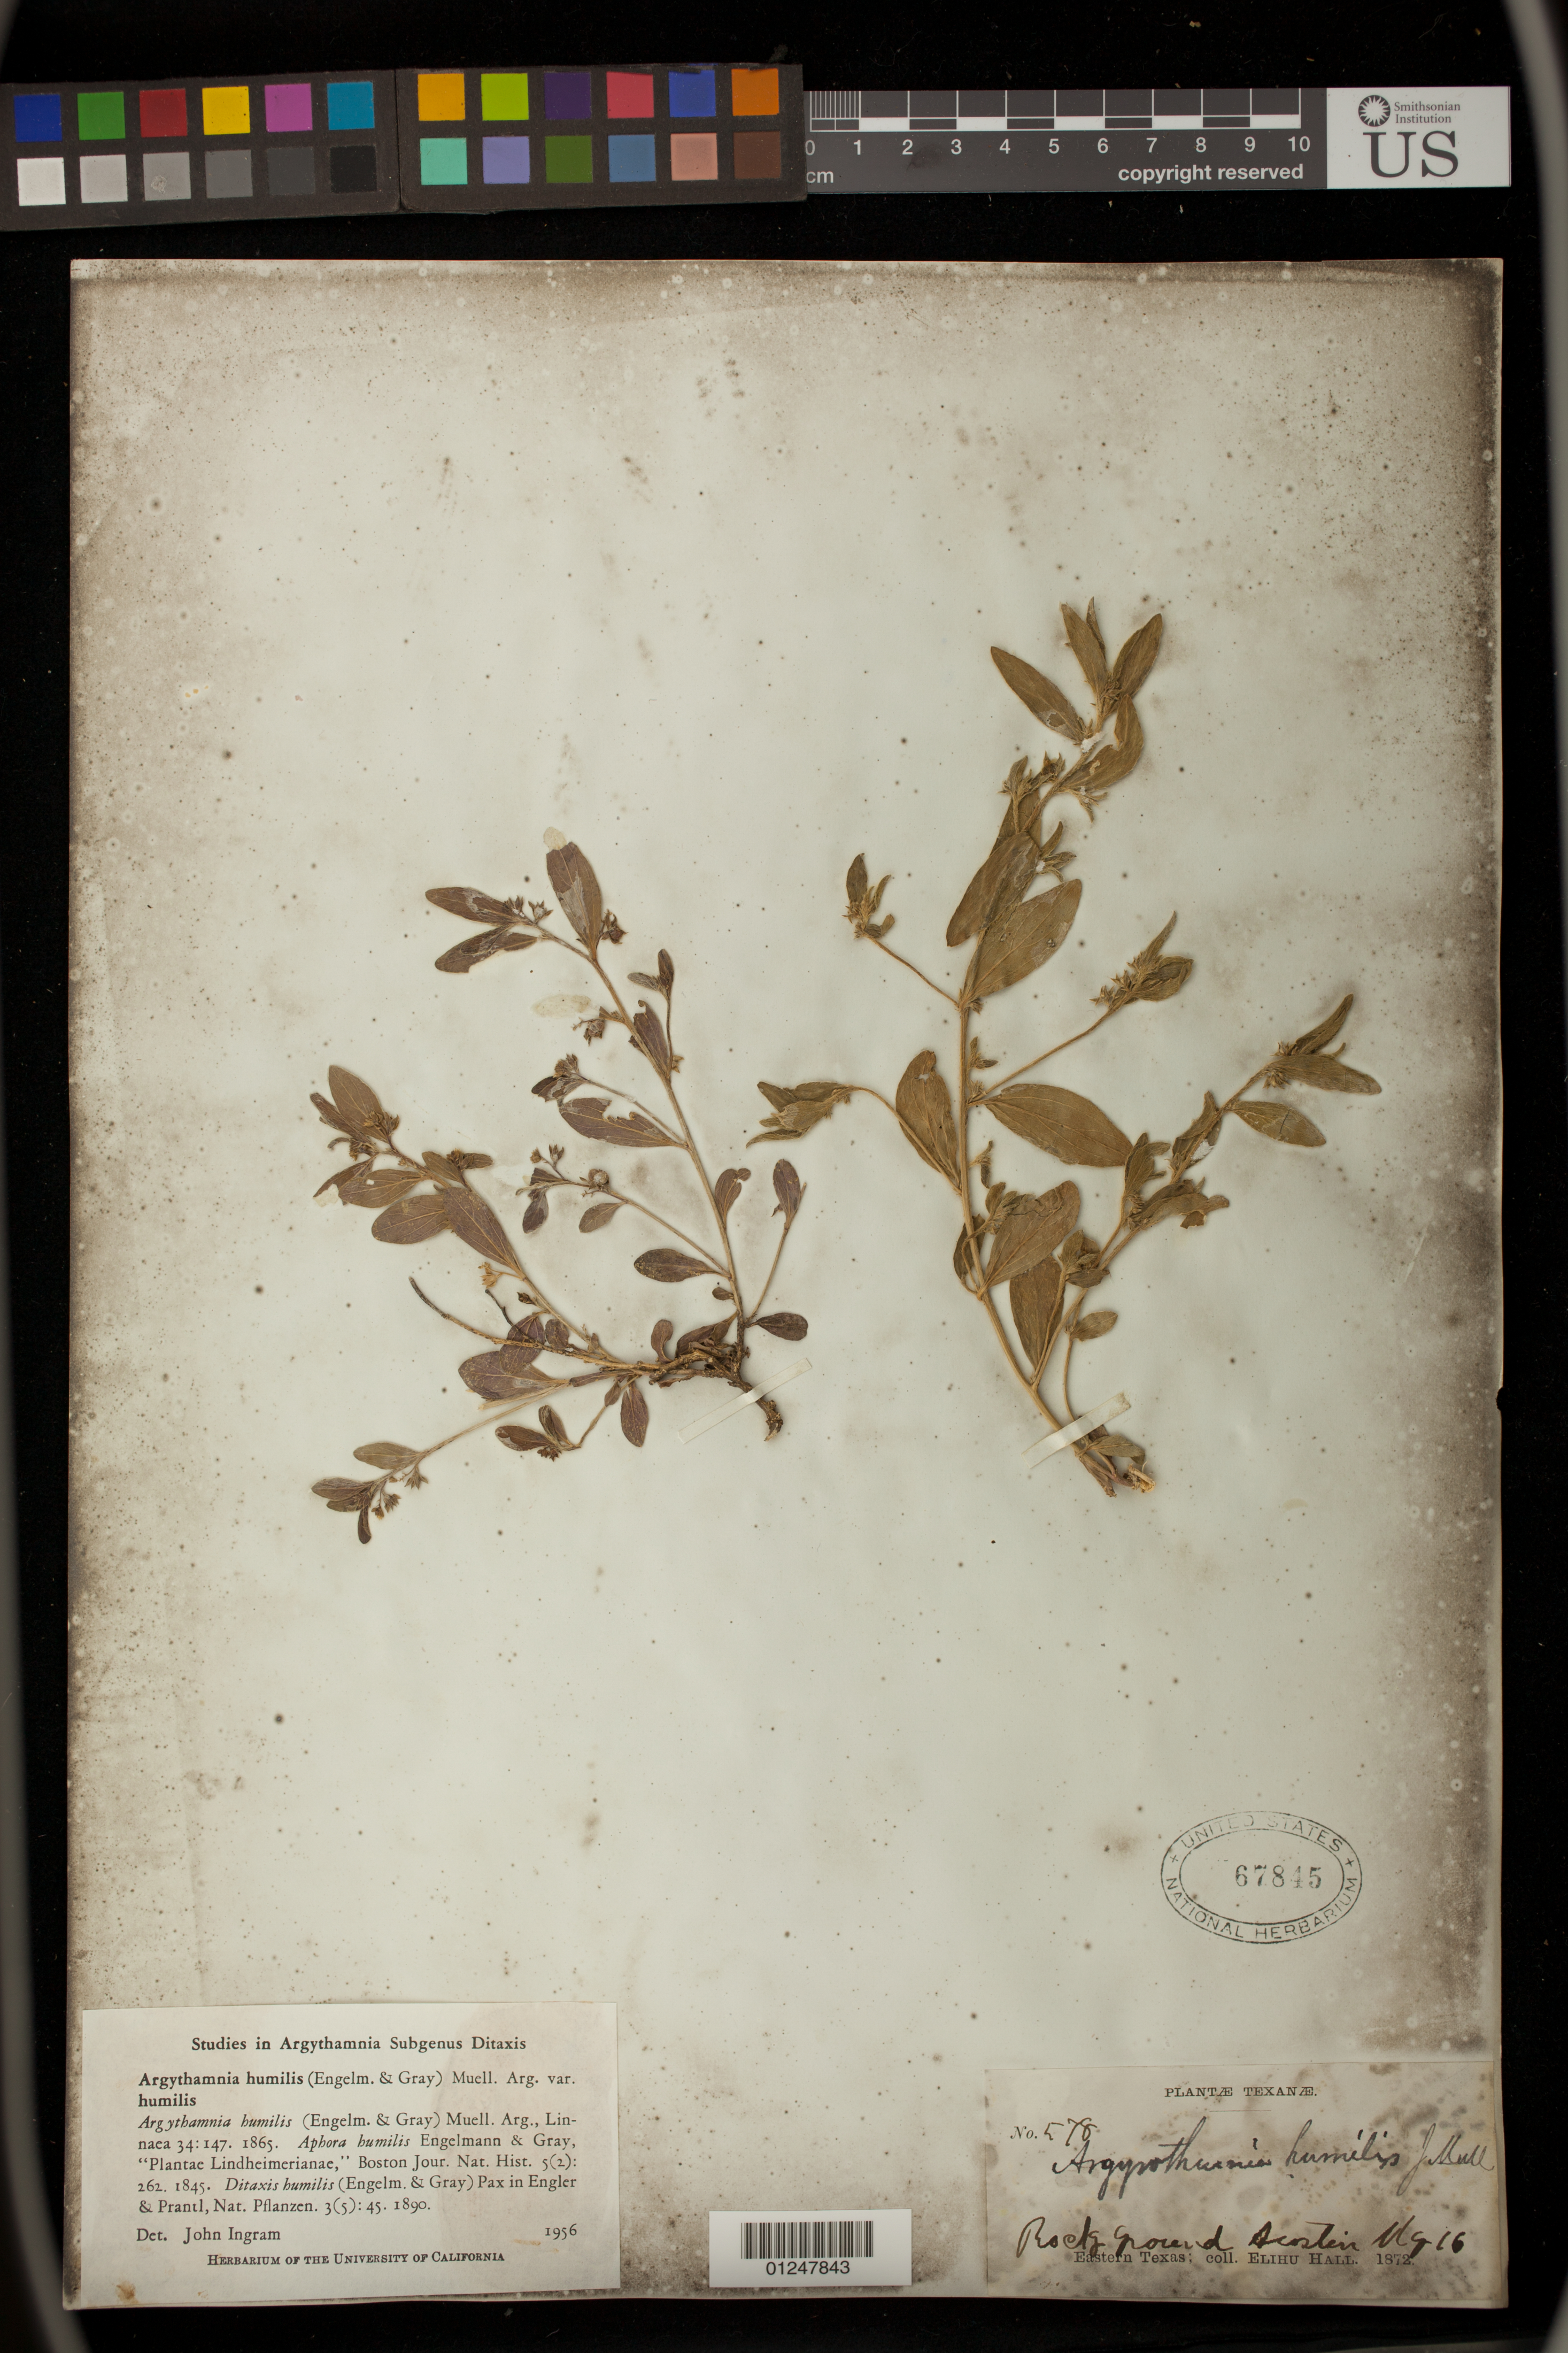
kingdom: Plantae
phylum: Tracheophyta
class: Magnoliopsida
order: Malpighiales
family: Euphorbiaceae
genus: Argythamnia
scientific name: Argythamnia humilis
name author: (Engelm. & A. Gray) Müll. Arg.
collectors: E. Hall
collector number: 578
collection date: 1872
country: United States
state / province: Texas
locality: Eastern Texas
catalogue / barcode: US 67845